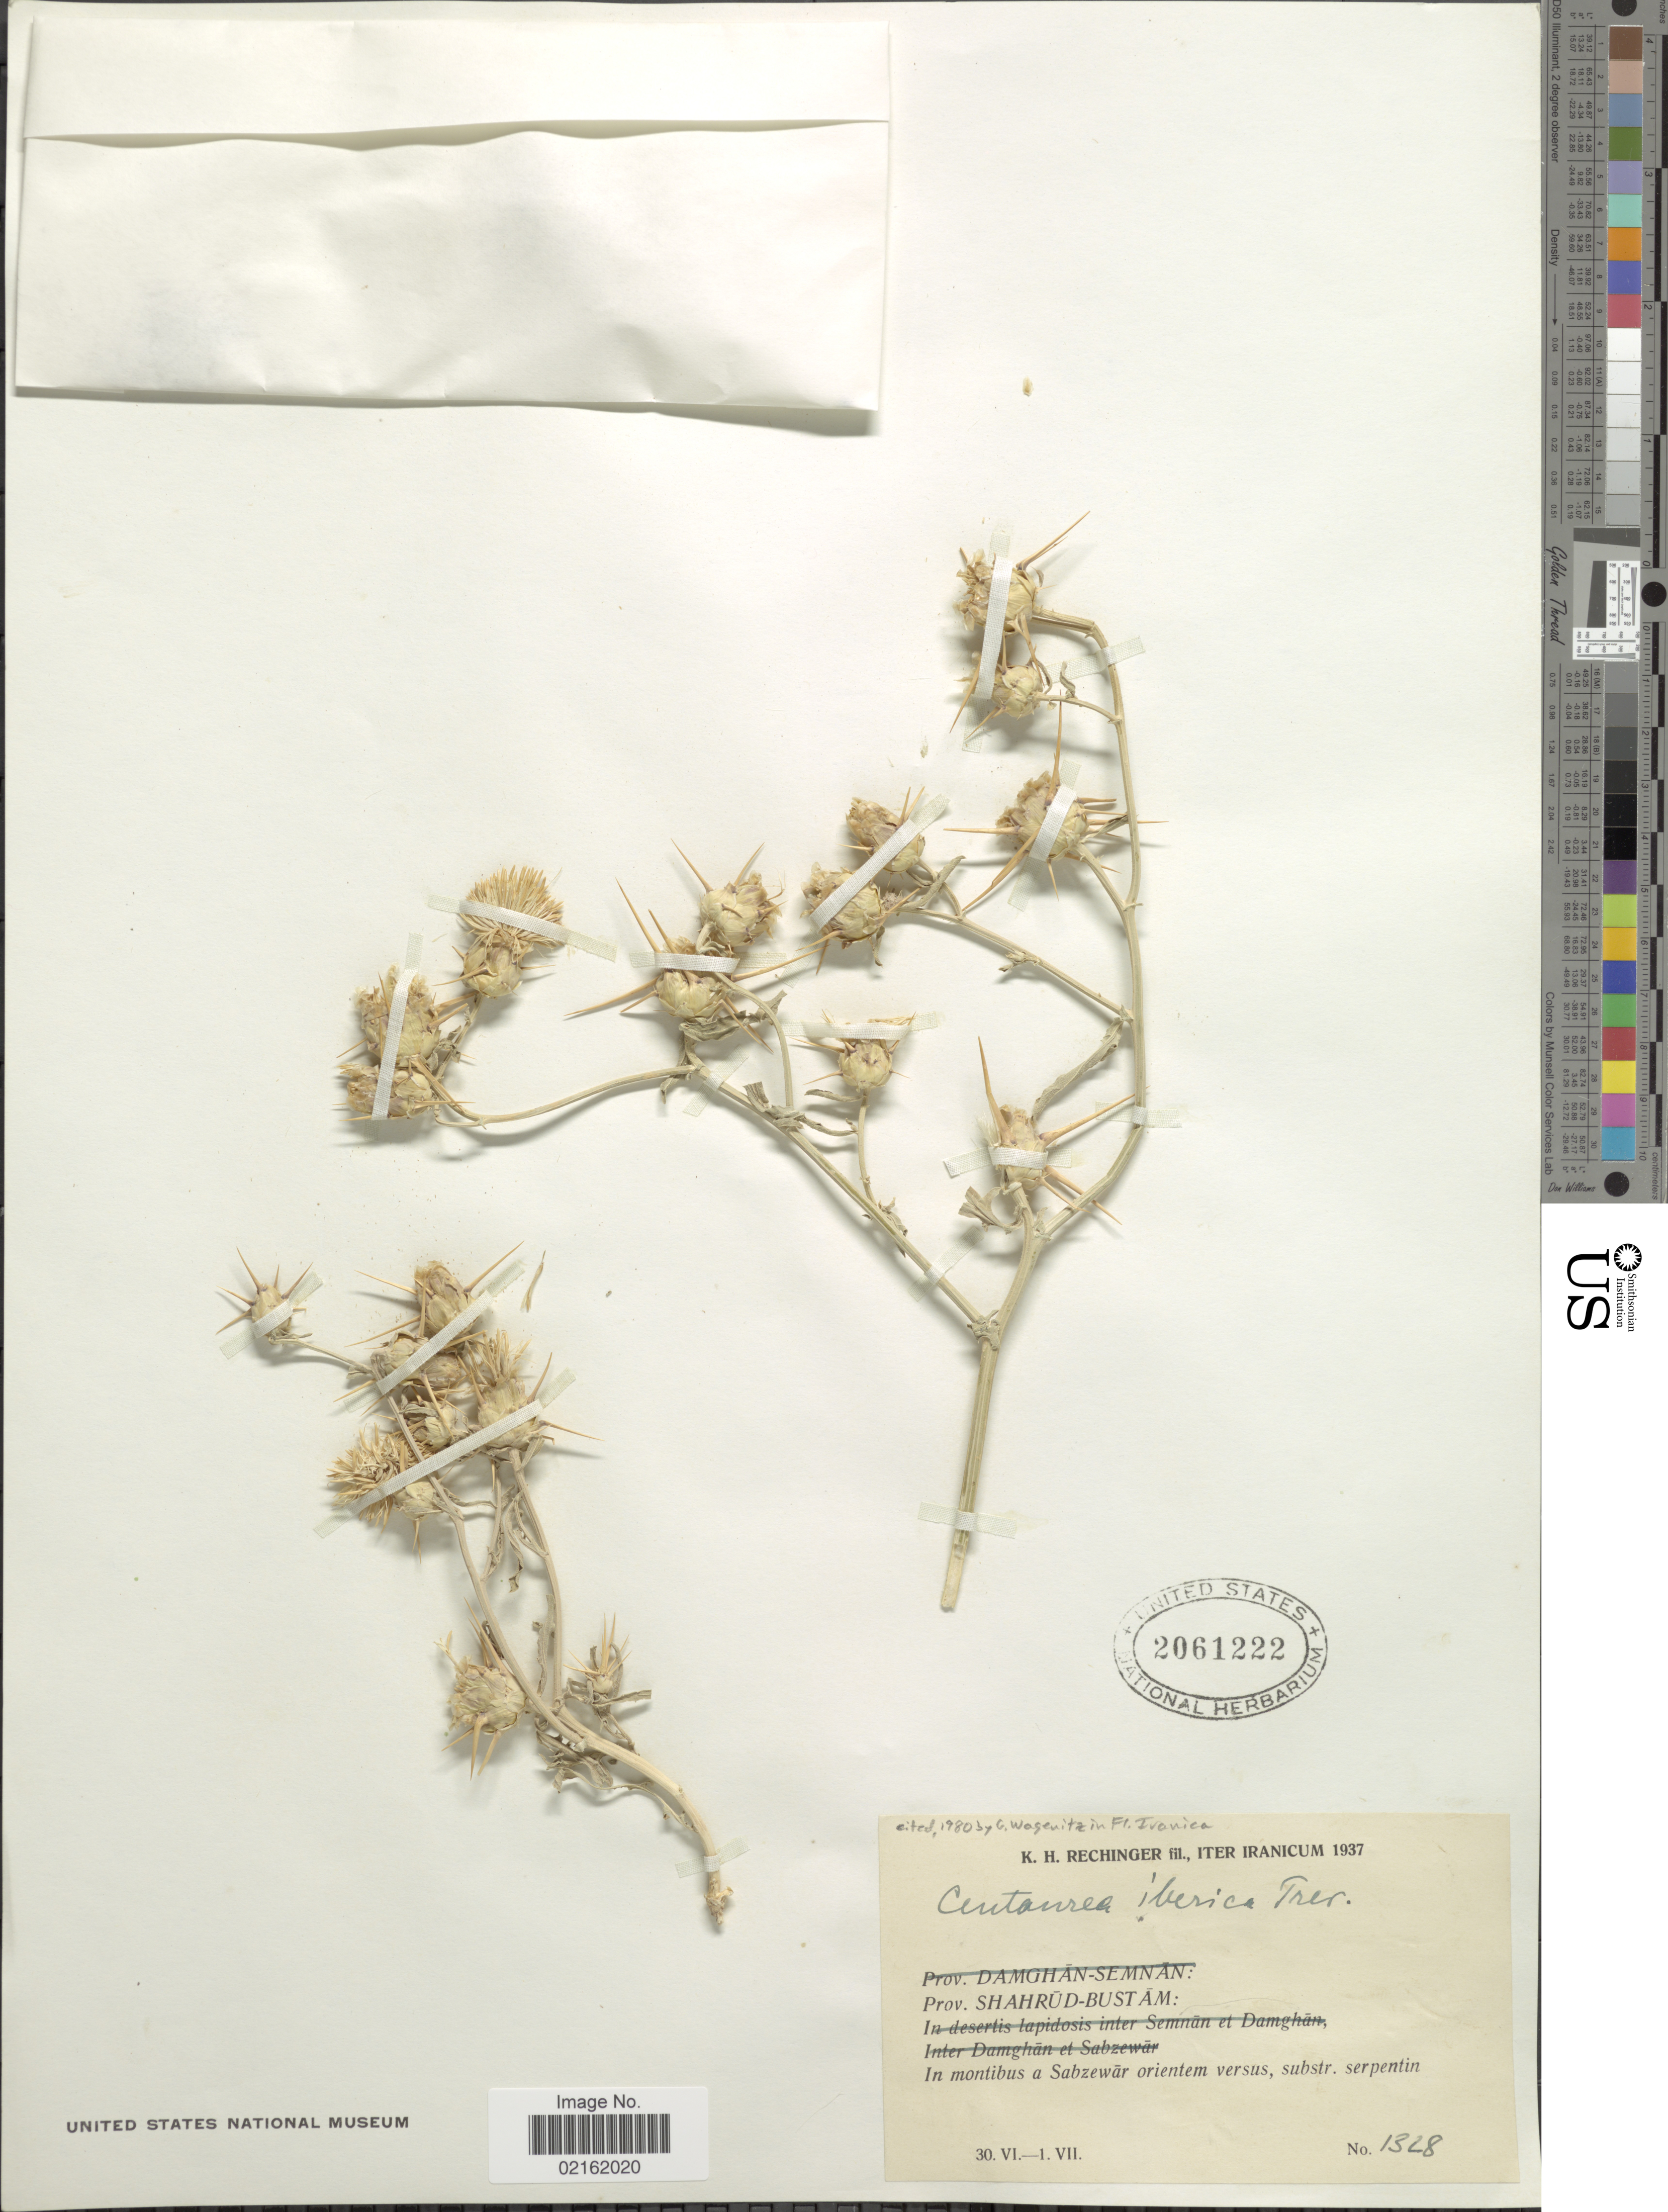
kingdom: Plantae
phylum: Tracheophyta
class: Magnoliopsida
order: Asterales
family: Asteraceae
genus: Centaurea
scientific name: Centaurea iberica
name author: Trevir. ex Spreng.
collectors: K. H. Rechinger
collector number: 1328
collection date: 1937-06-30/1937-07-01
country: Iran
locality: Prov. Shahrüd-Bustam, In montibus a Sabzewar orientem versus, substr. serpentin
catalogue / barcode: US 2061222